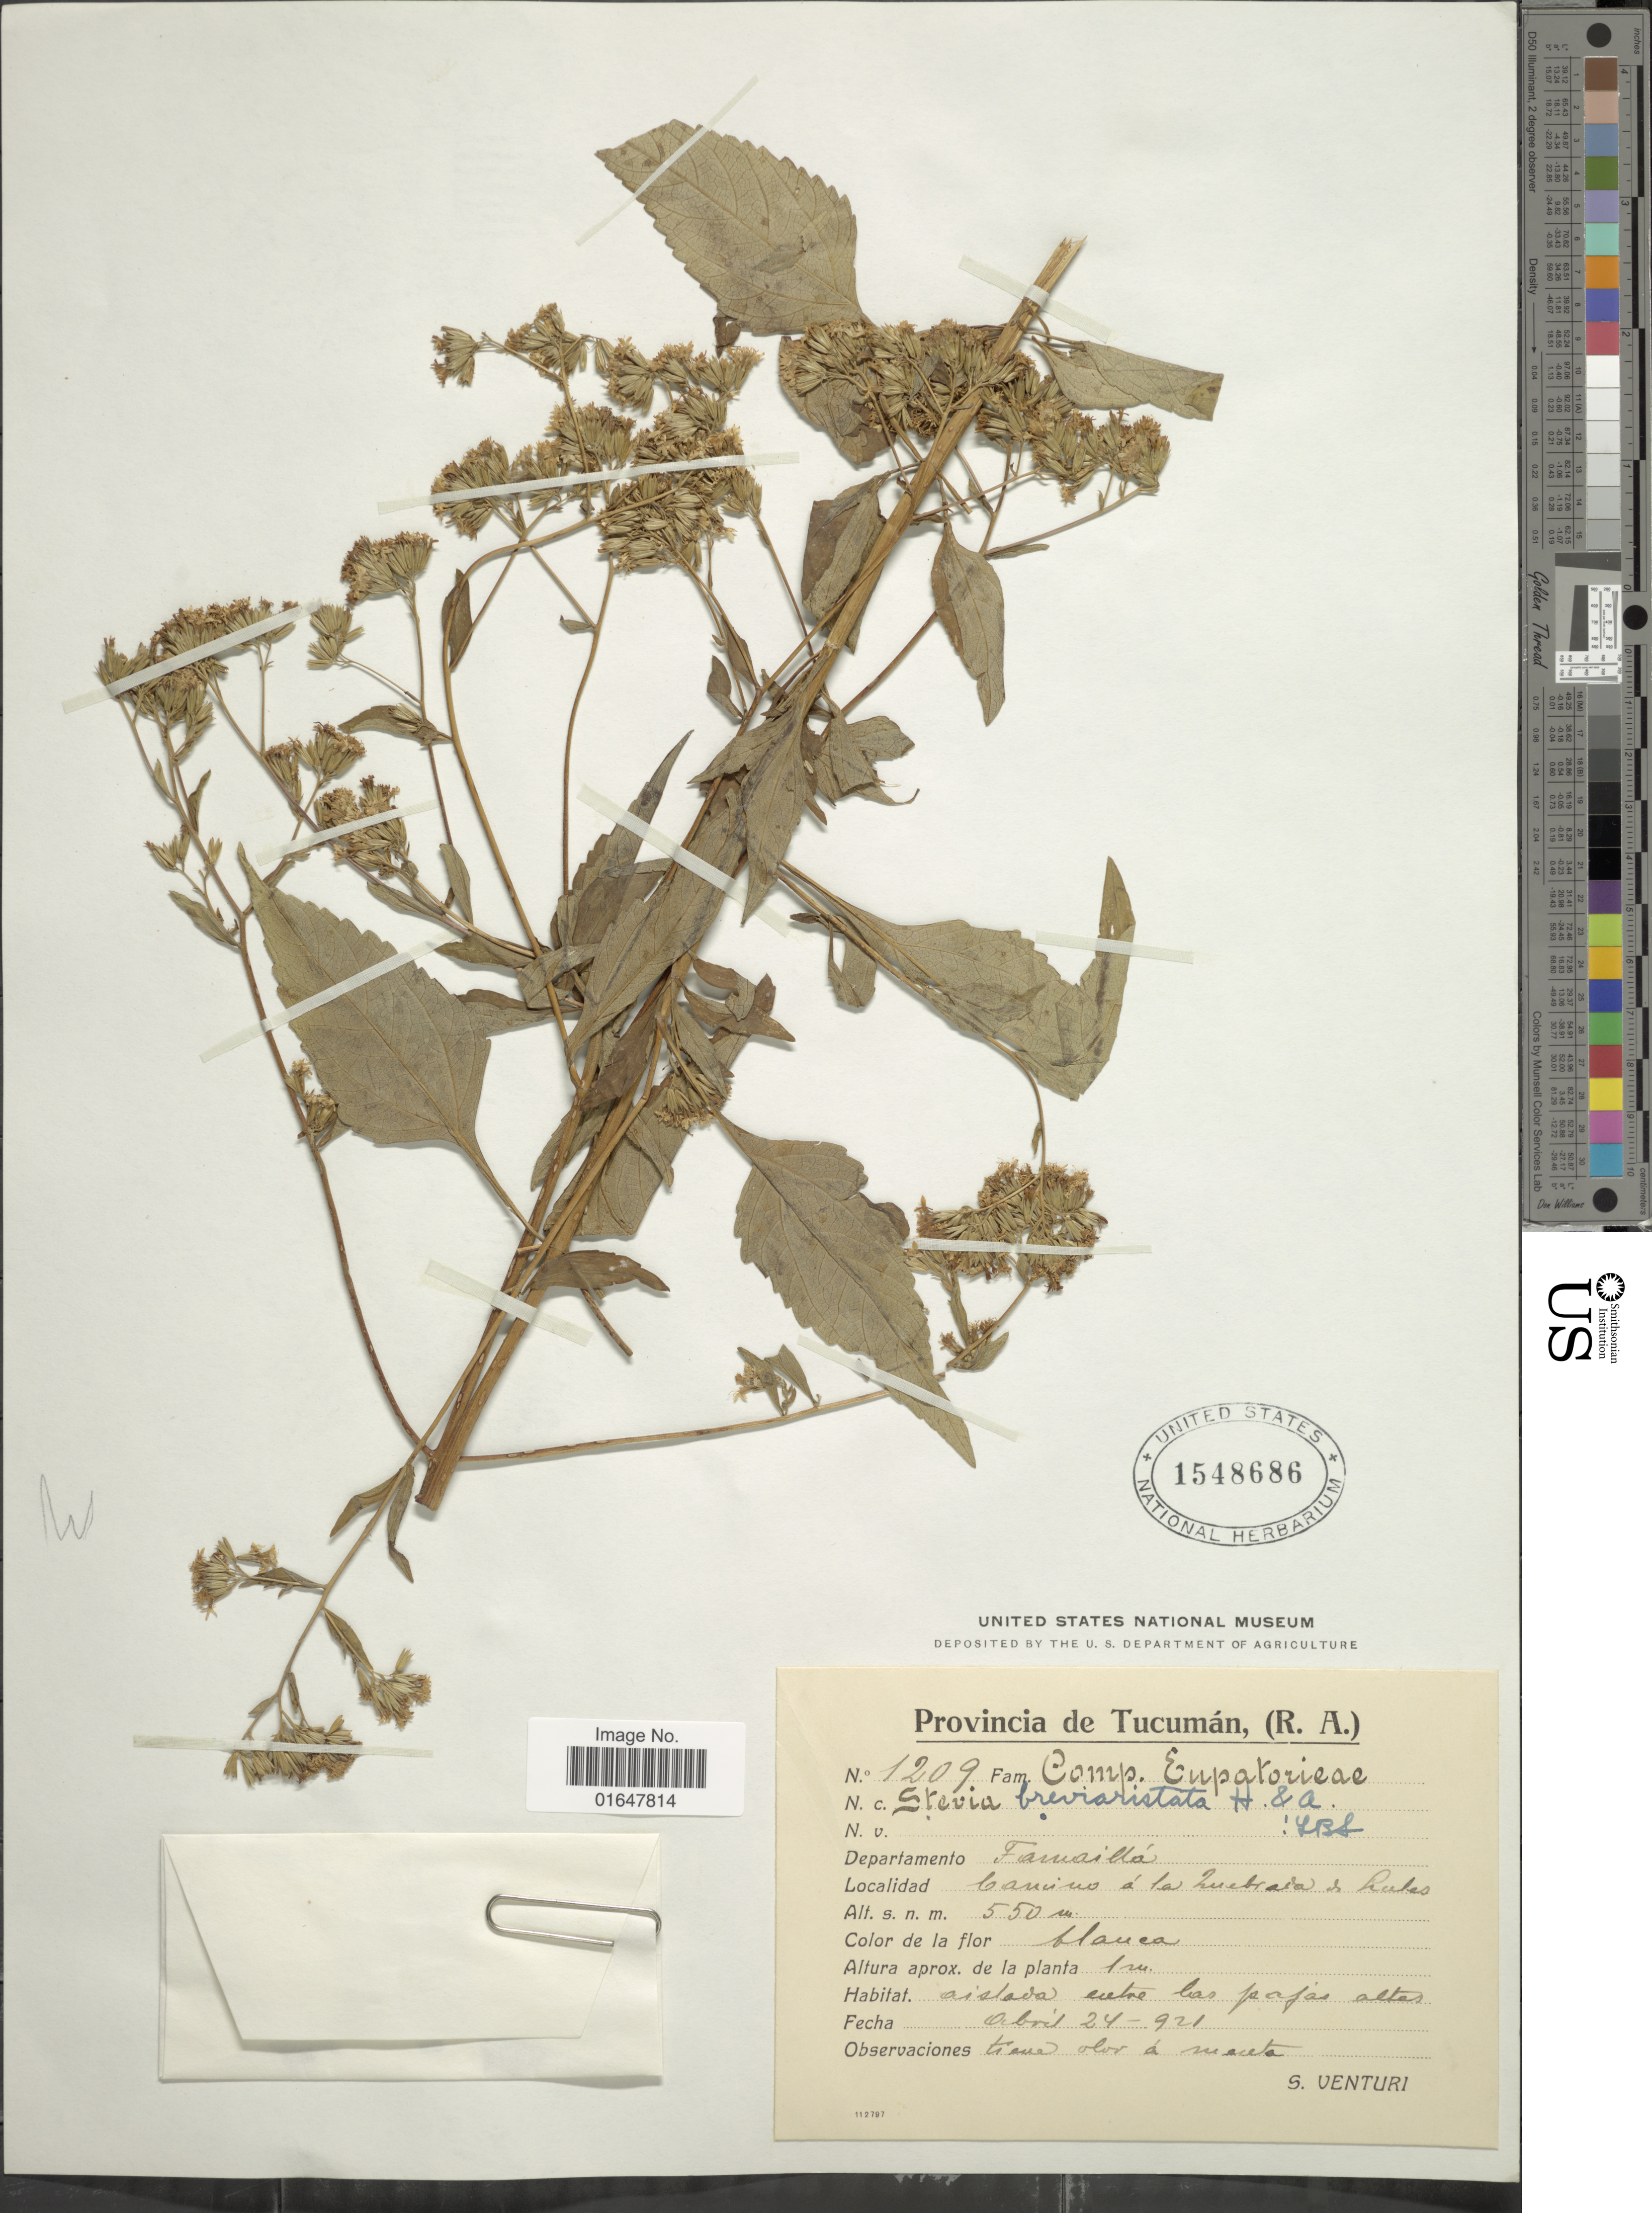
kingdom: Plantae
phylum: Tracheophyta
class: Magnoliopsida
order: Asterales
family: Asteraceae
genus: Stevia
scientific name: Stevia breviaristata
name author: Hook. & Arn.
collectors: S. Venturi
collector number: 1209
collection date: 1921-04-24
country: Argentina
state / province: Tucuman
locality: Departamento Famailla, Camino a la Zuetrada de Lutas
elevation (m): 550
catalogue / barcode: US 1548686